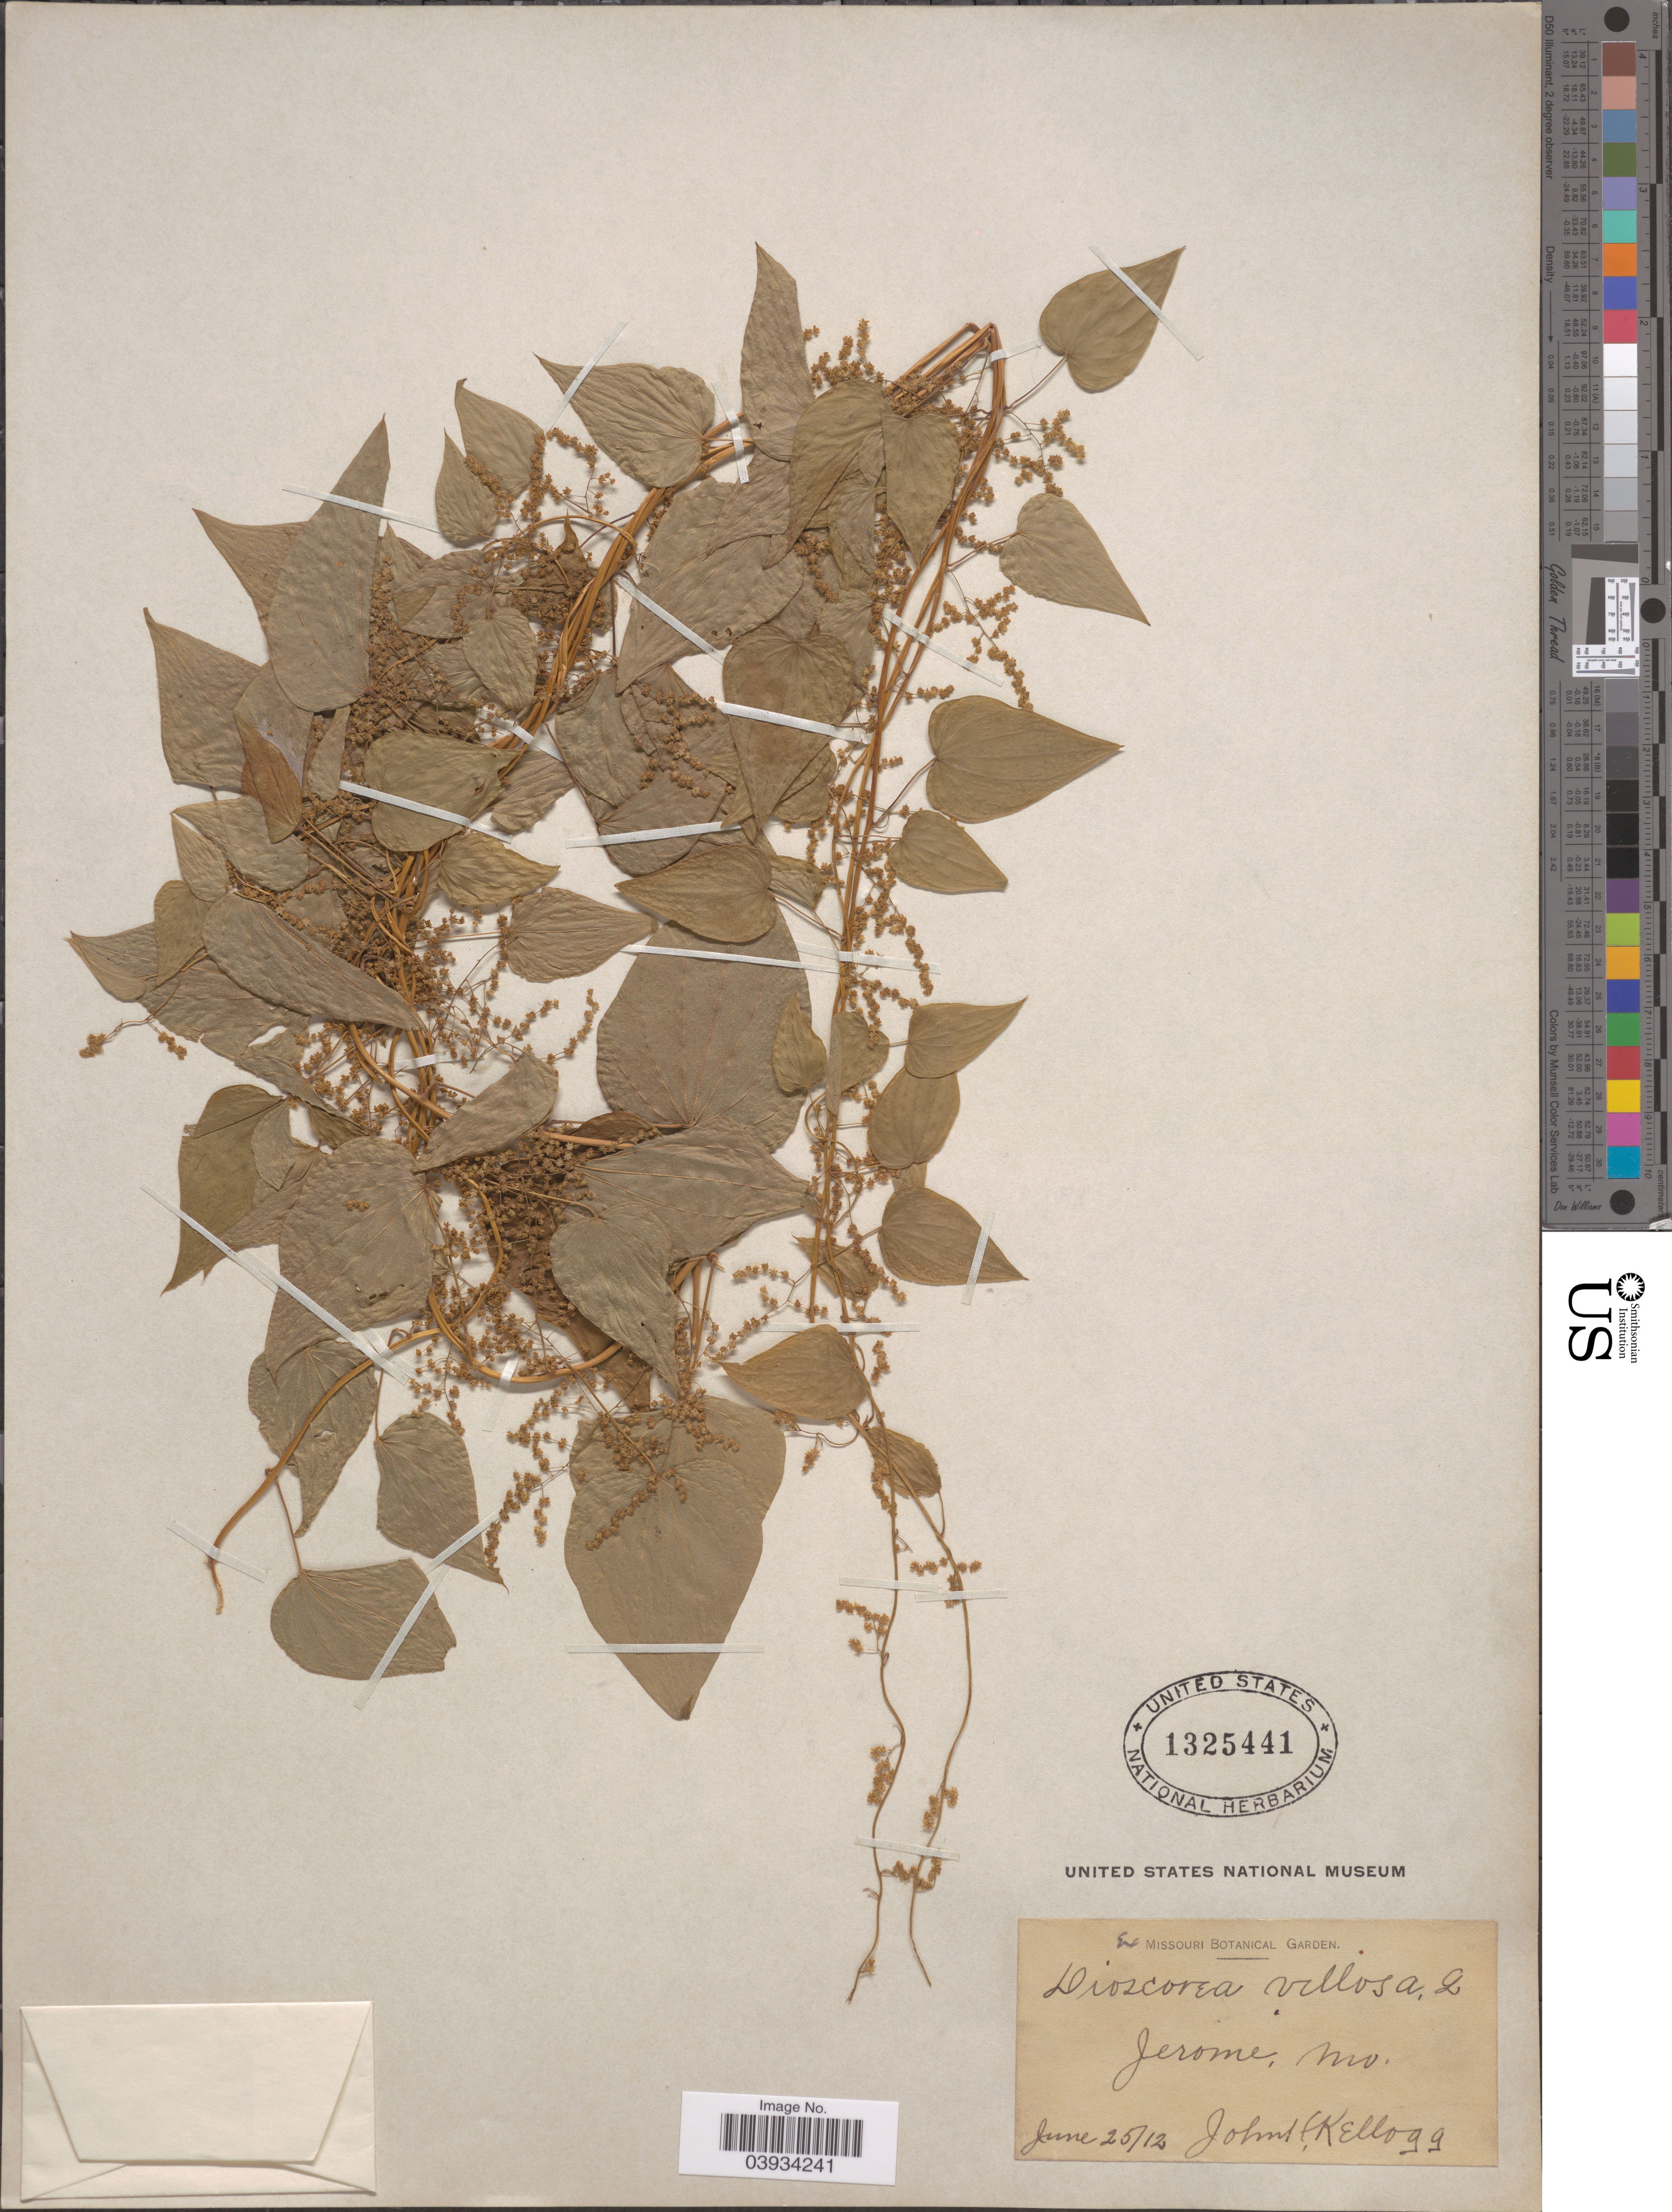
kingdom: Plantae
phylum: Tracheophyta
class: Liliopsida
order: Dioscoreales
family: Dioscoreaceae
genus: Dioscorea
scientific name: Dioscorea villosa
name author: L.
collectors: J. H. Kellogg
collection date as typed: Transcribed d/m/y: 25/6/12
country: United States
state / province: Missouri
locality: Jerome.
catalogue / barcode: US 1325441